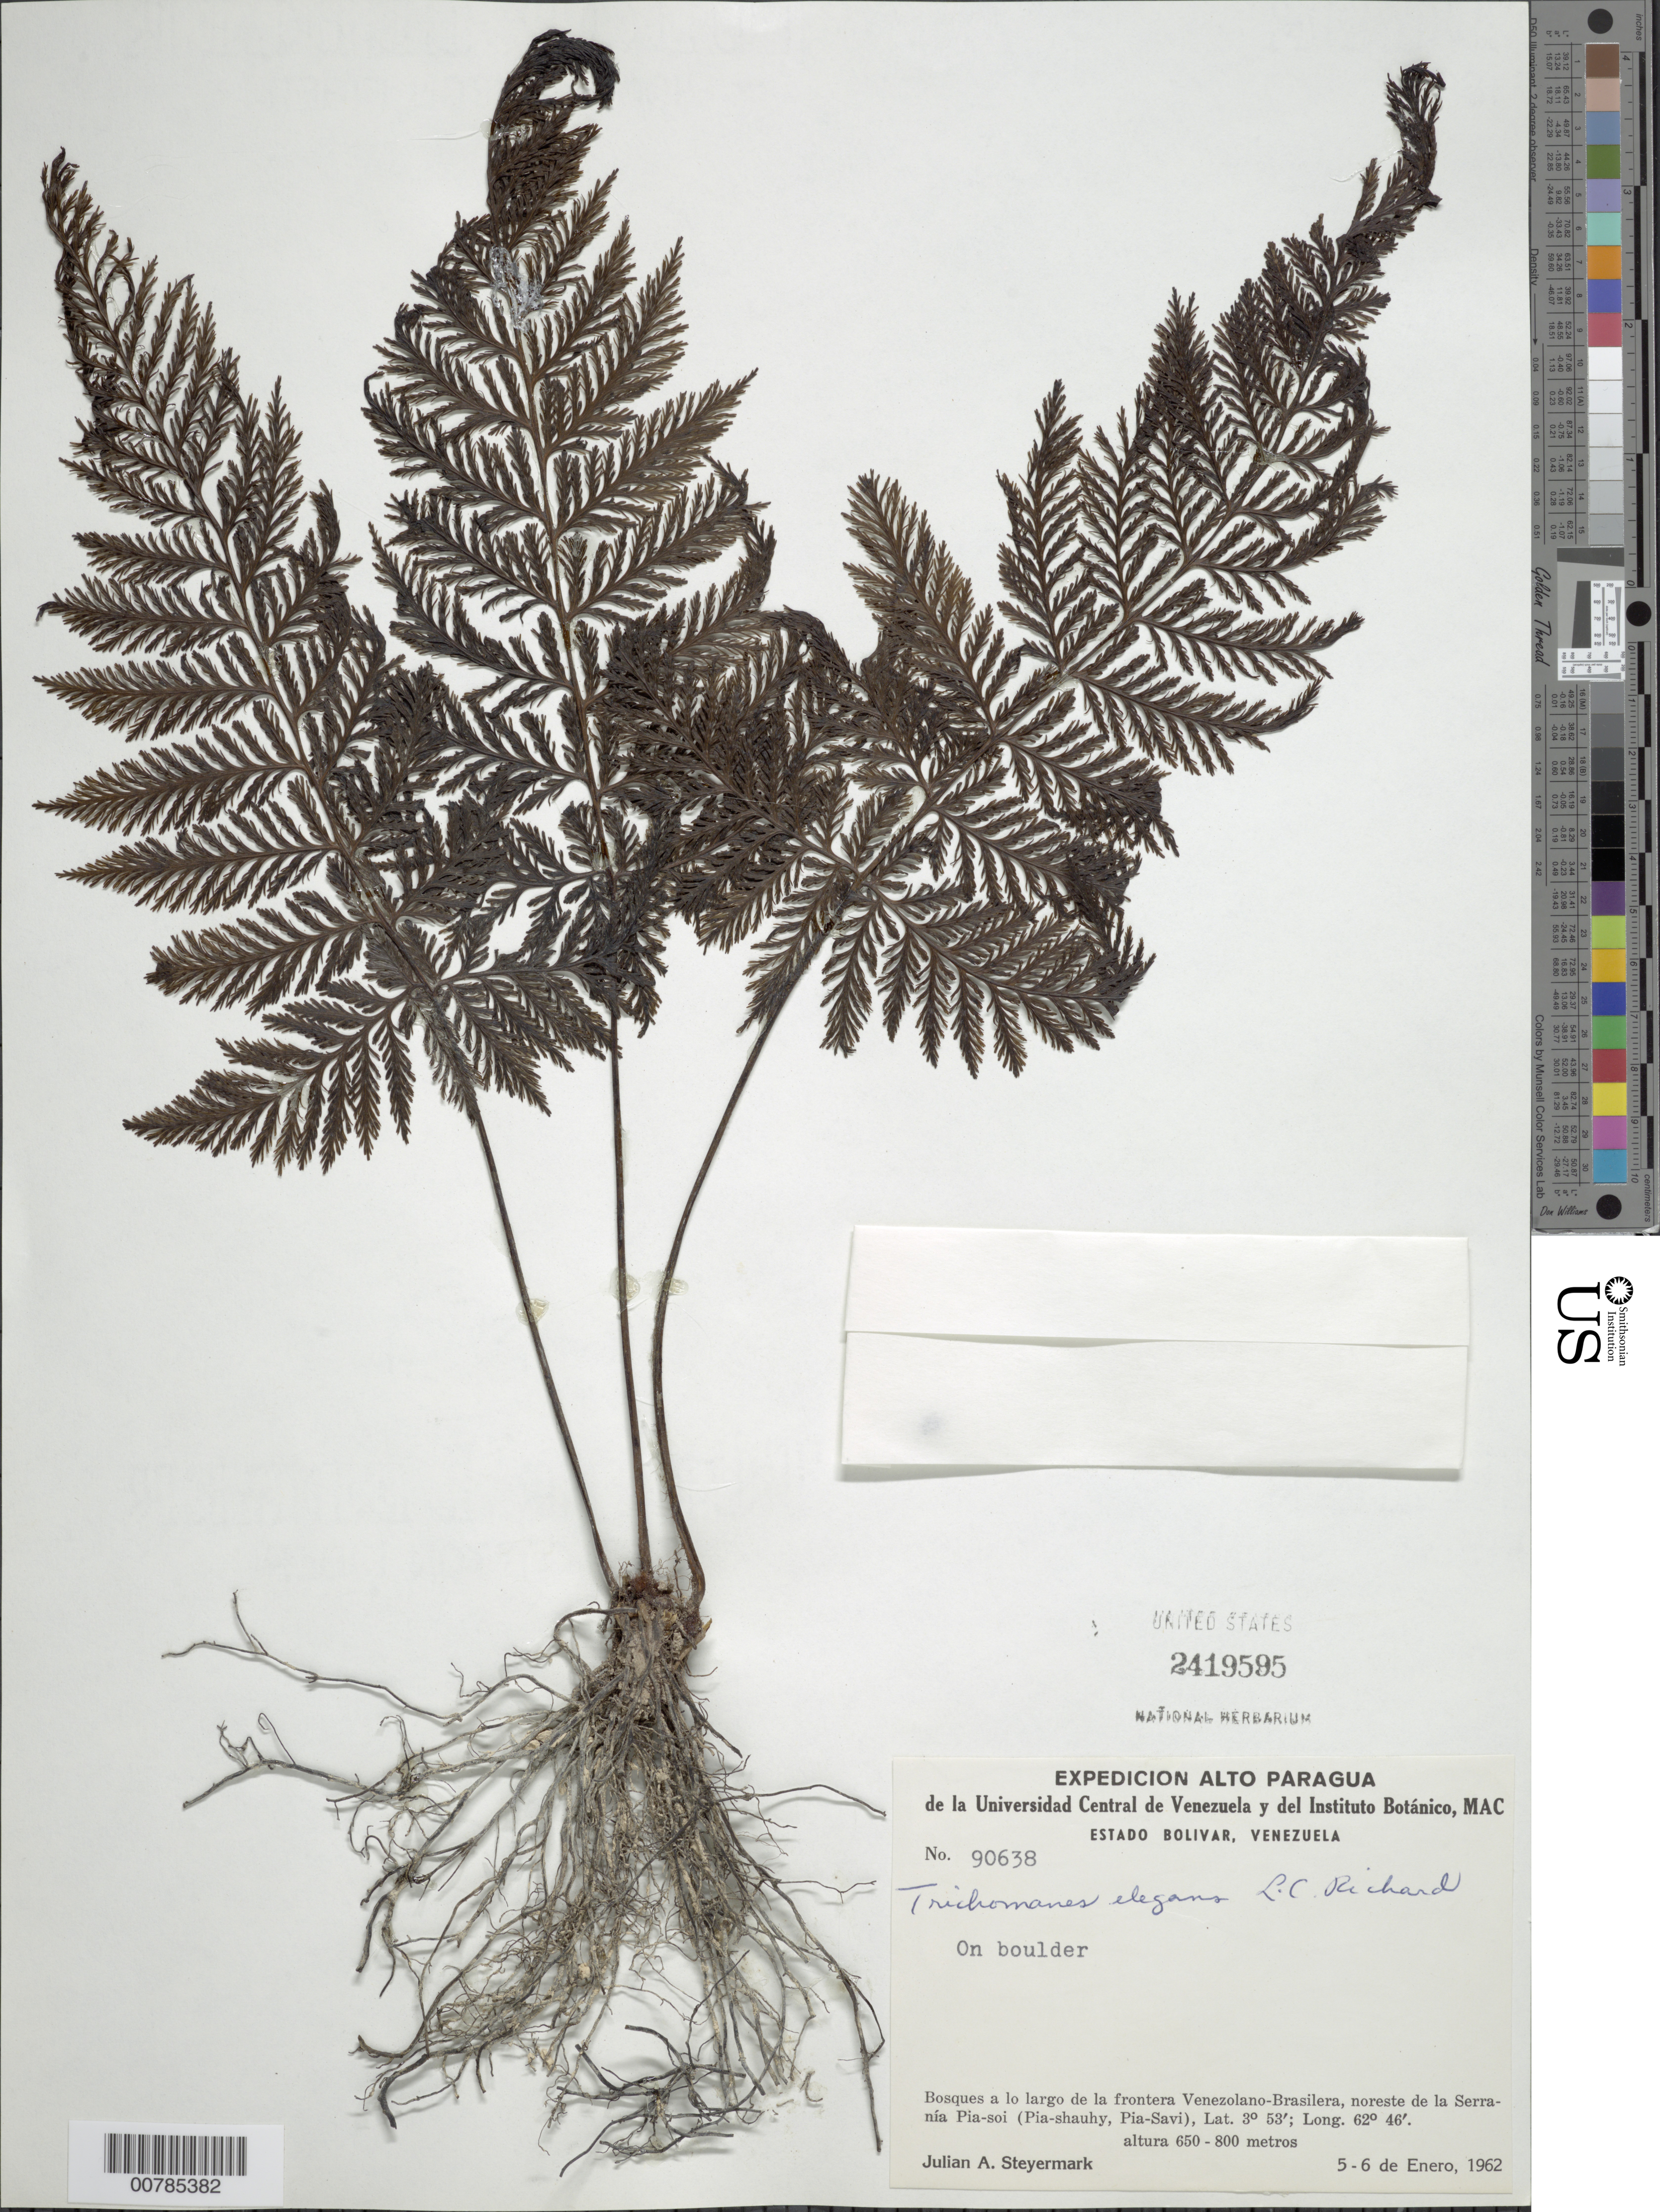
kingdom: Plantae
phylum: Tracheophyta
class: Polypodiopsida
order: Hymenophyllales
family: Hymenophyllaceae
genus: Trichomanes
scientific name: Trichomanes elegans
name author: Rich.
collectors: J. Steyermark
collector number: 90638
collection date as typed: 5-Jan-62 to 6-Jan-62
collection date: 1962-01-05/1962-01-06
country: Venezuela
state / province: Bolívar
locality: Serranía Pia-soi, NE of; on Venezuela-Brazil border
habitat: Bosques a lo largo de la frontera, on boulder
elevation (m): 650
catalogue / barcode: US 2419595